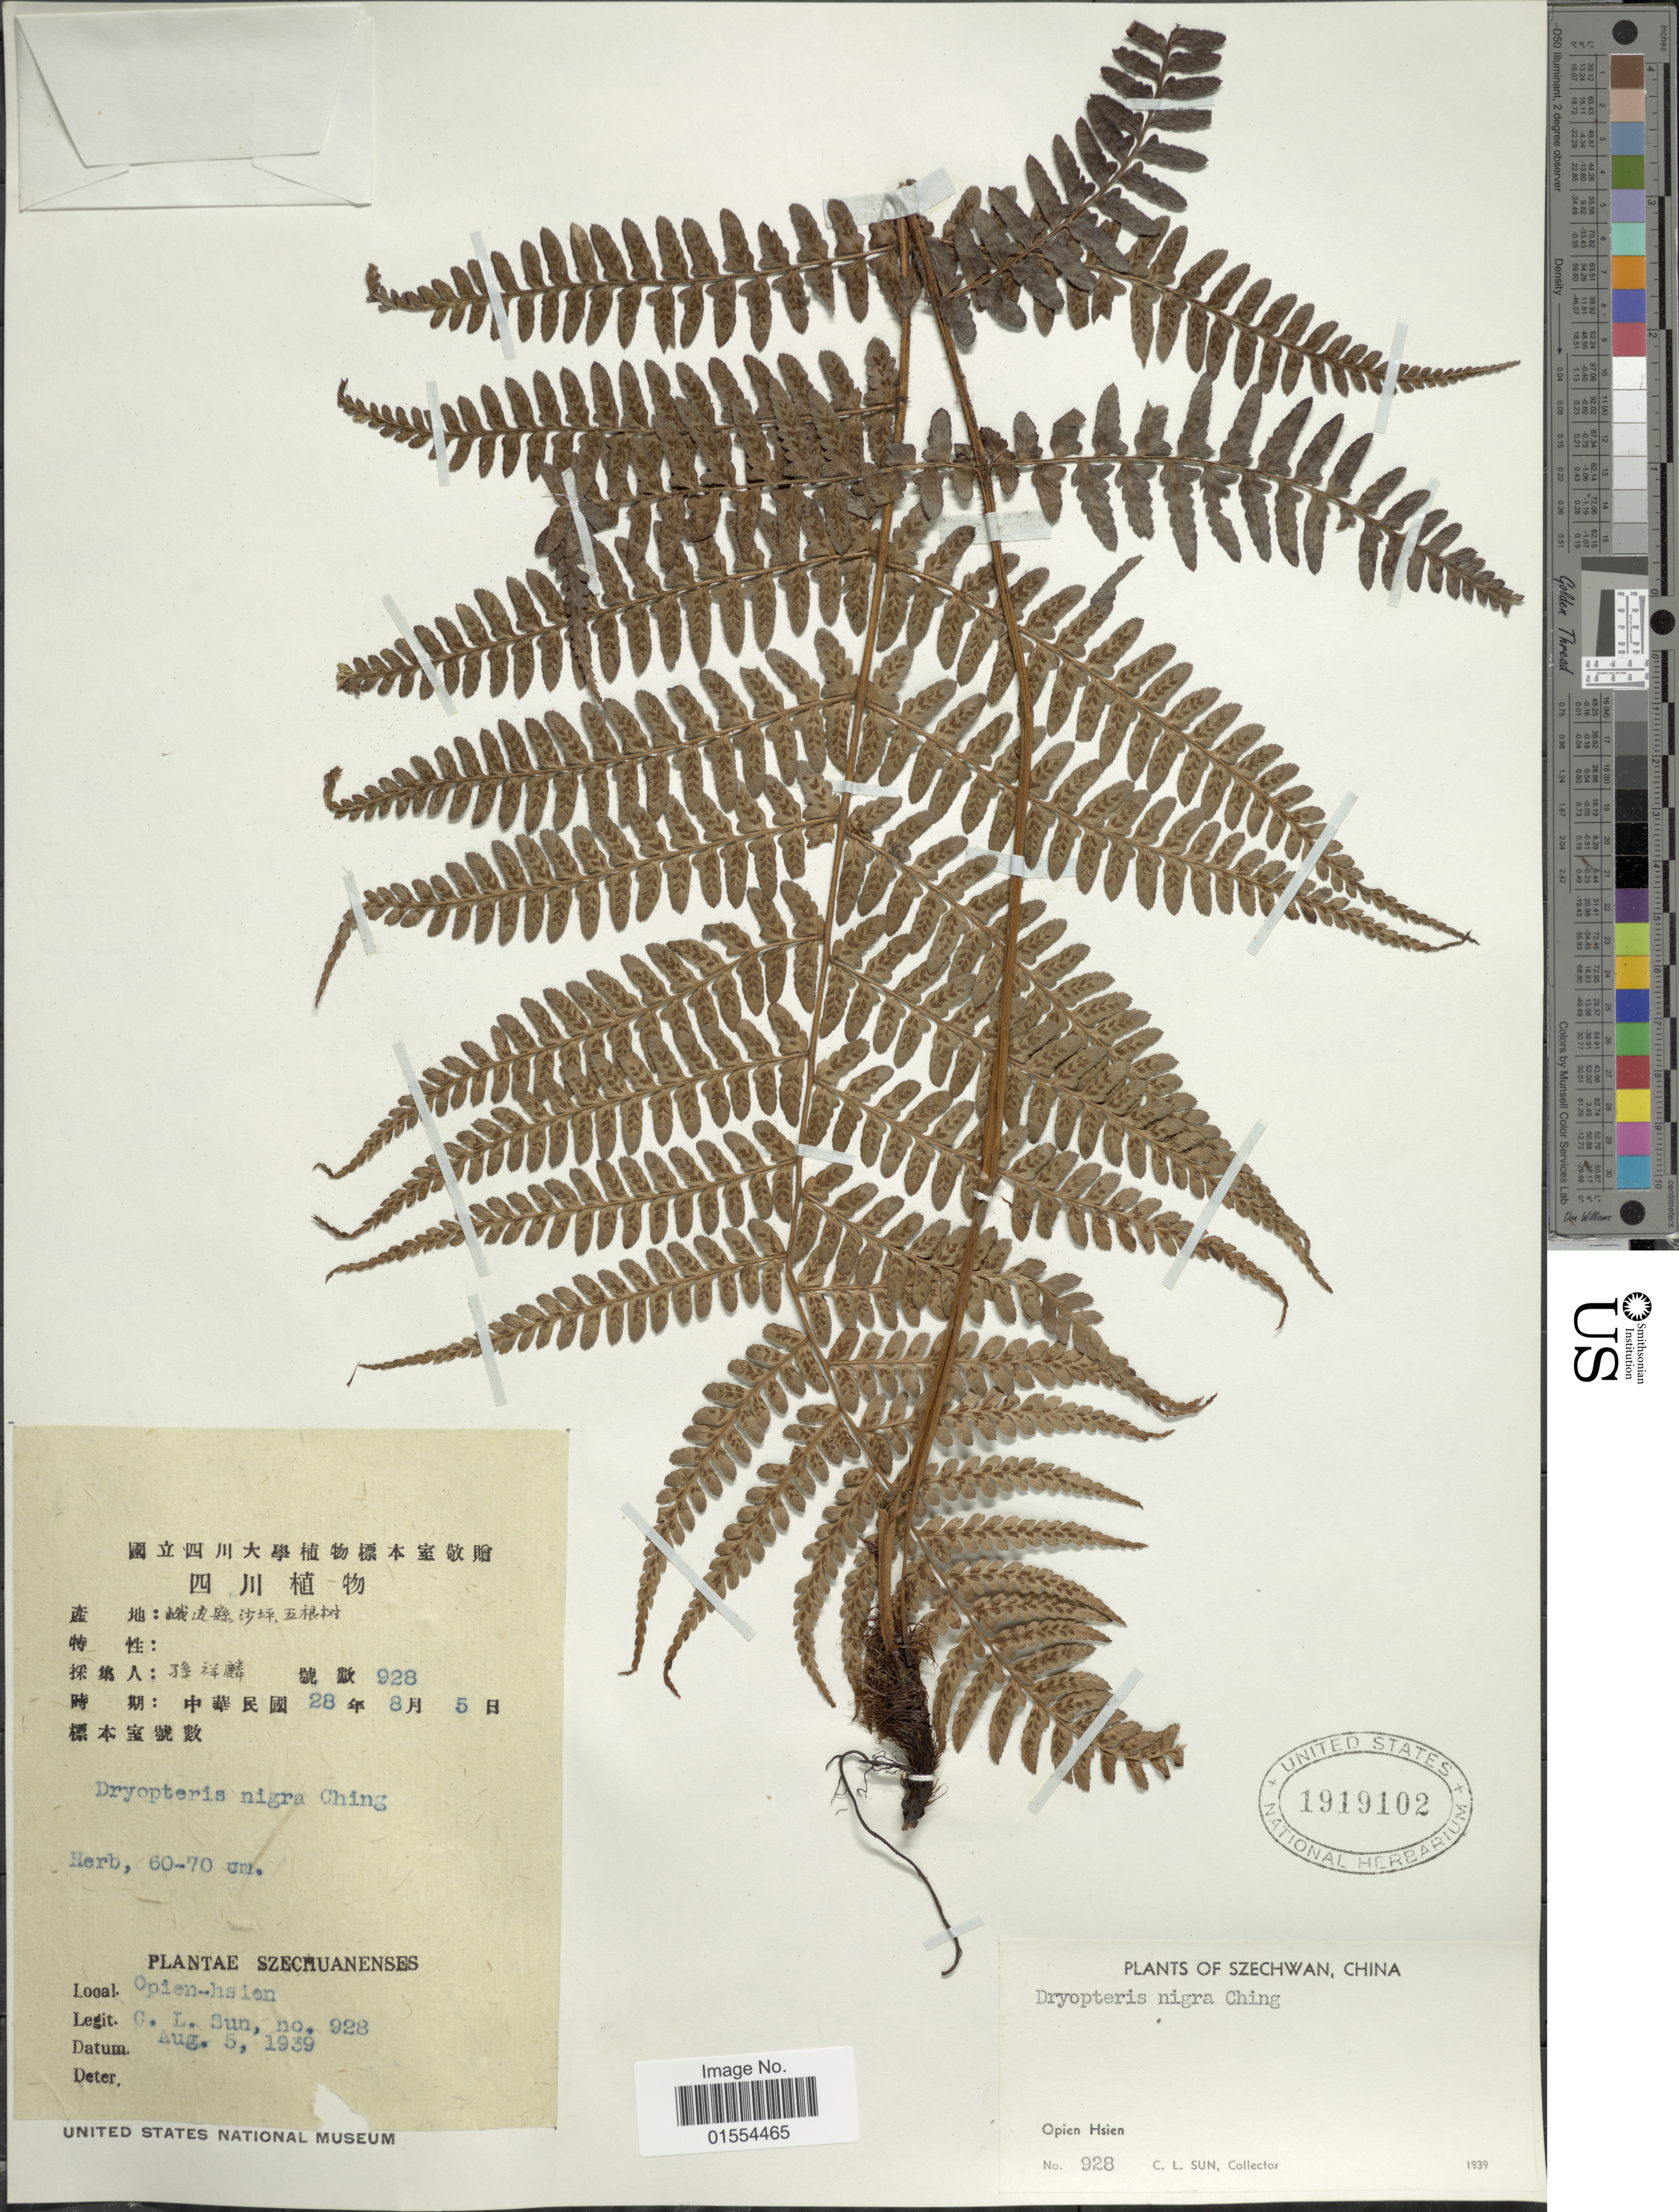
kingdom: Plantae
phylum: Tracheophyta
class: Polypodiopsida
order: Polypodiales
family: Dryopteridaceae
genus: Dryopteris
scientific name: Dryopteris nigra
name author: Ching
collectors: C. Sun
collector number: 928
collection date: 1939-08-05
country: China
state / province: Sichuan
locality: Opien-hsien, Szechwan, China.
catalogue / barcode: US 1919102